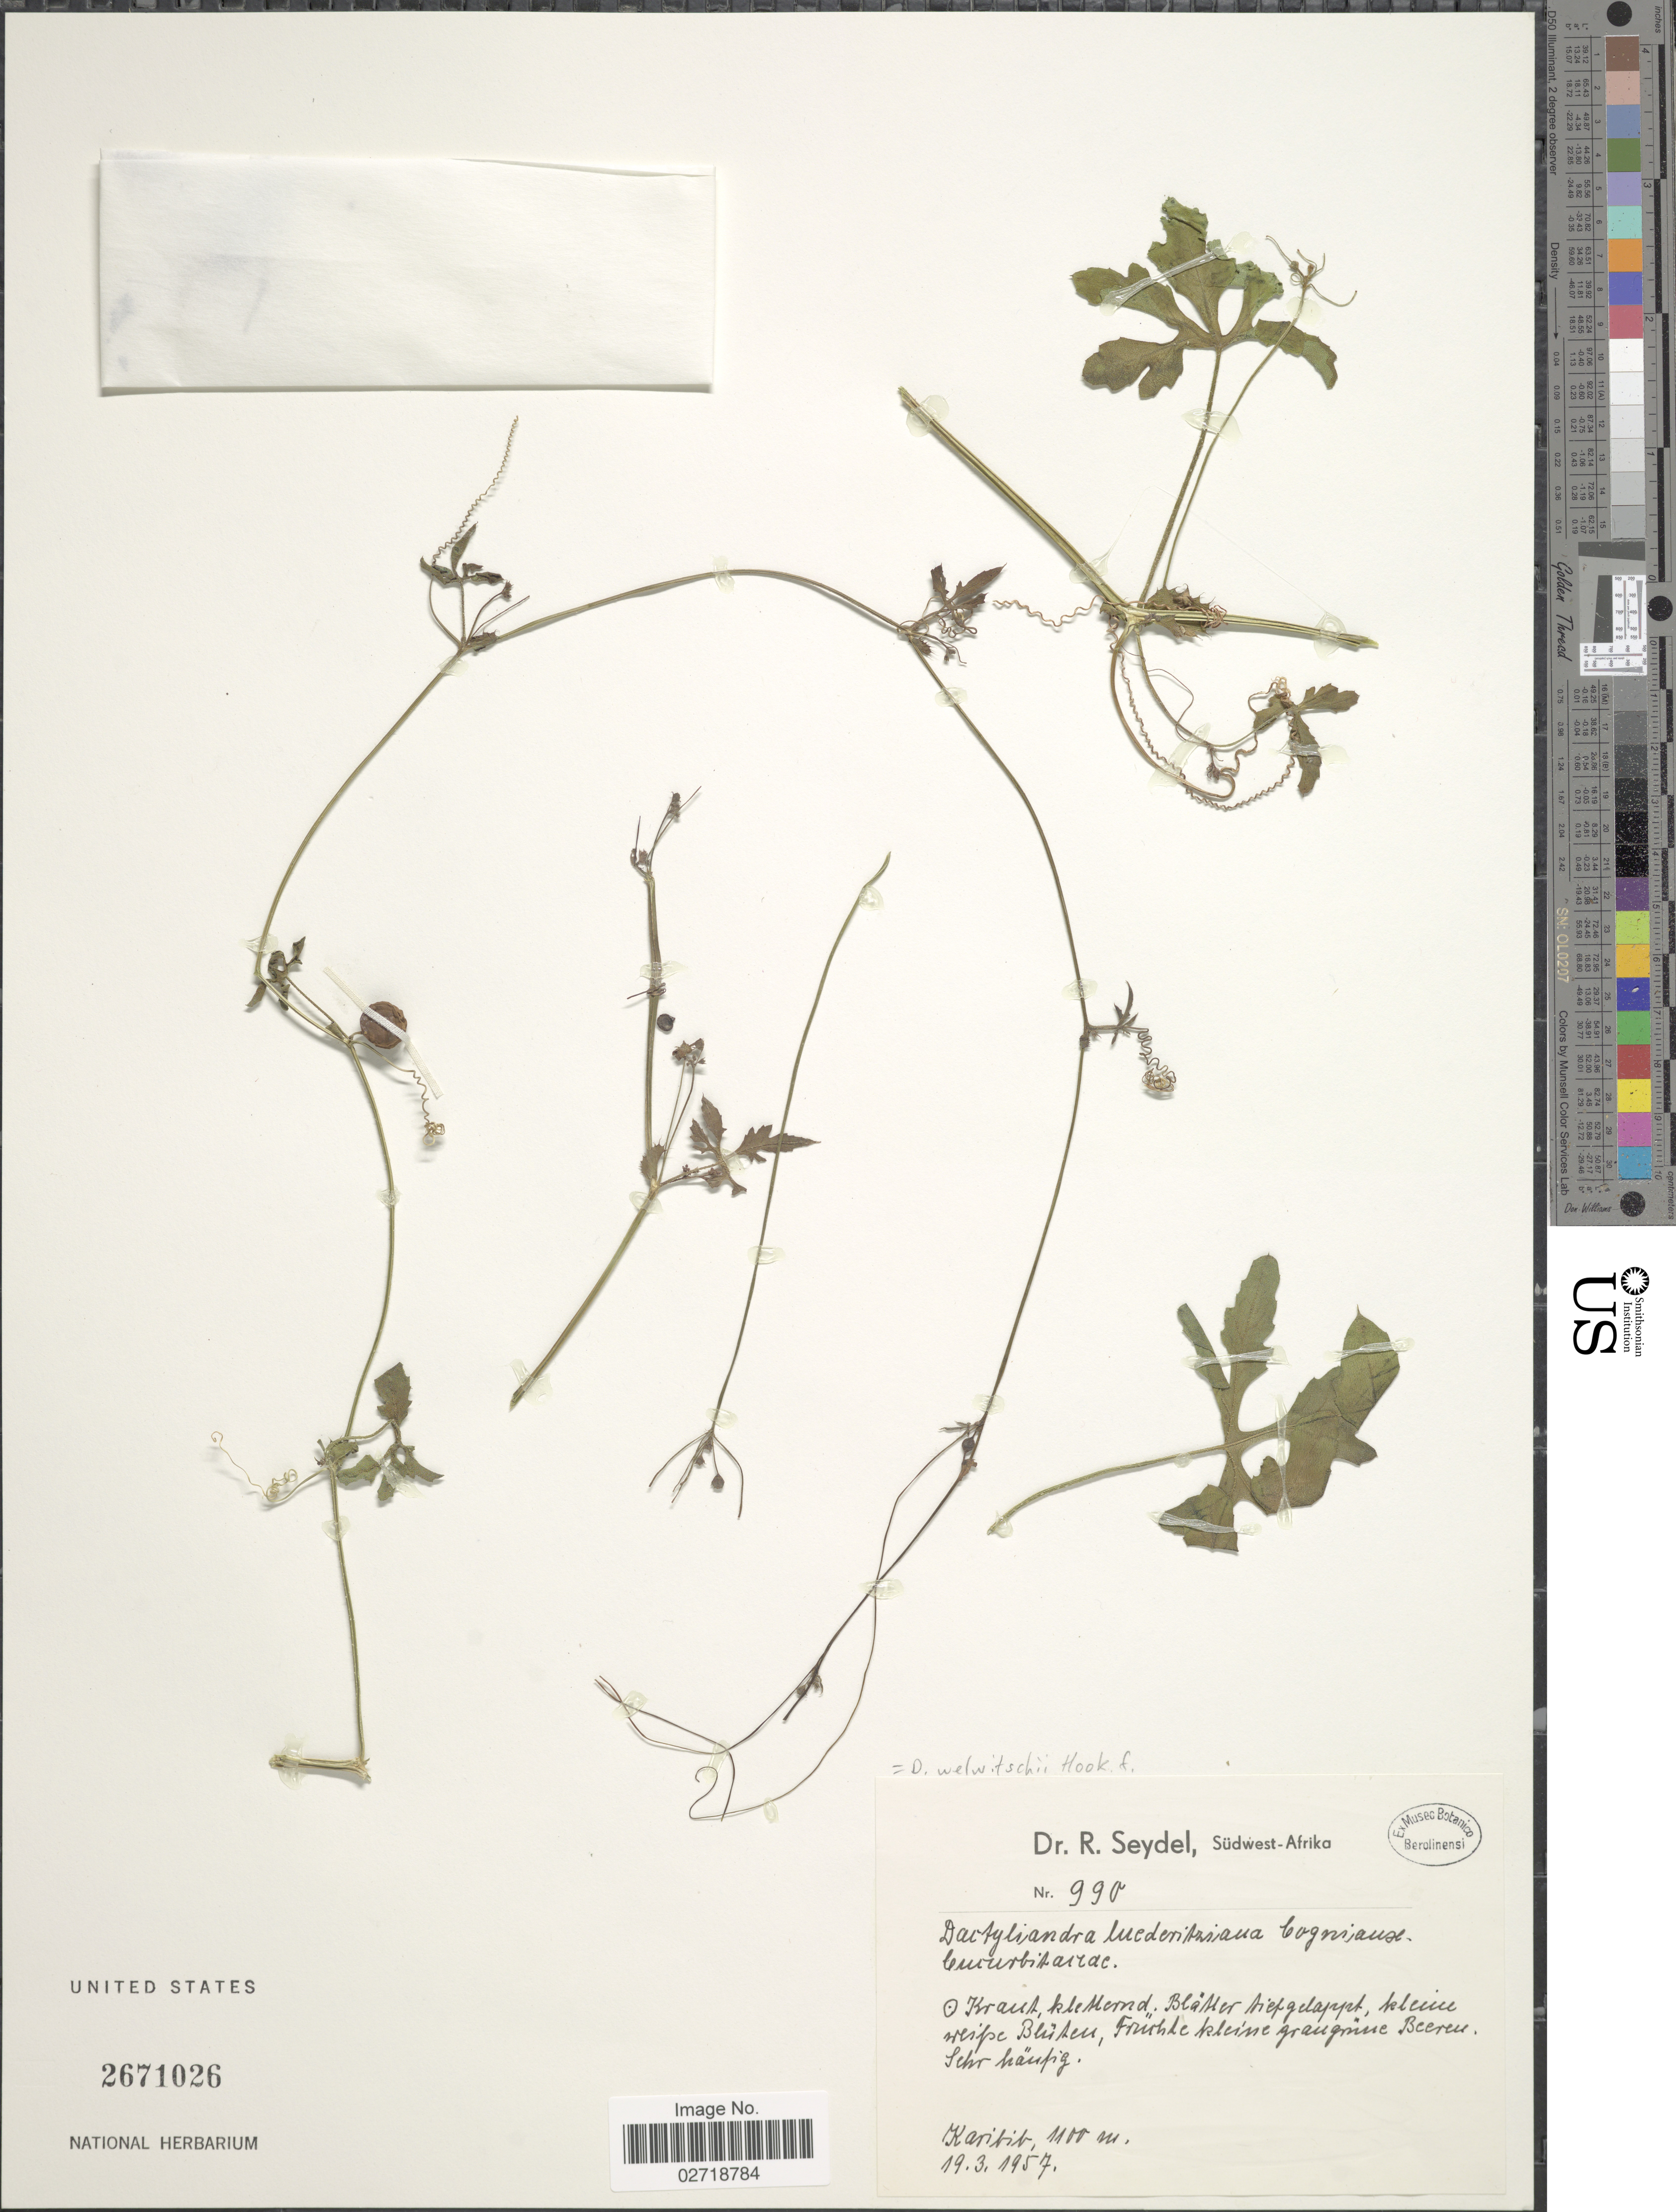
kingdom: Plantae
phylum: Tracheophyta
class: Magnoliopsida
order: Cucurbitales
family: Cucurbitaceae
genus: Dactyliandra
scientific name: Dactyliandra welwitschii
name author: Hook. f.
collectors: R. Seydel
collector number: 990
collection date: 1957-03-19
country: Namibia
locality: Sudwest-Afrika. Karibib.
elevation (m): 1100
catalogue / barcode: US 2671026